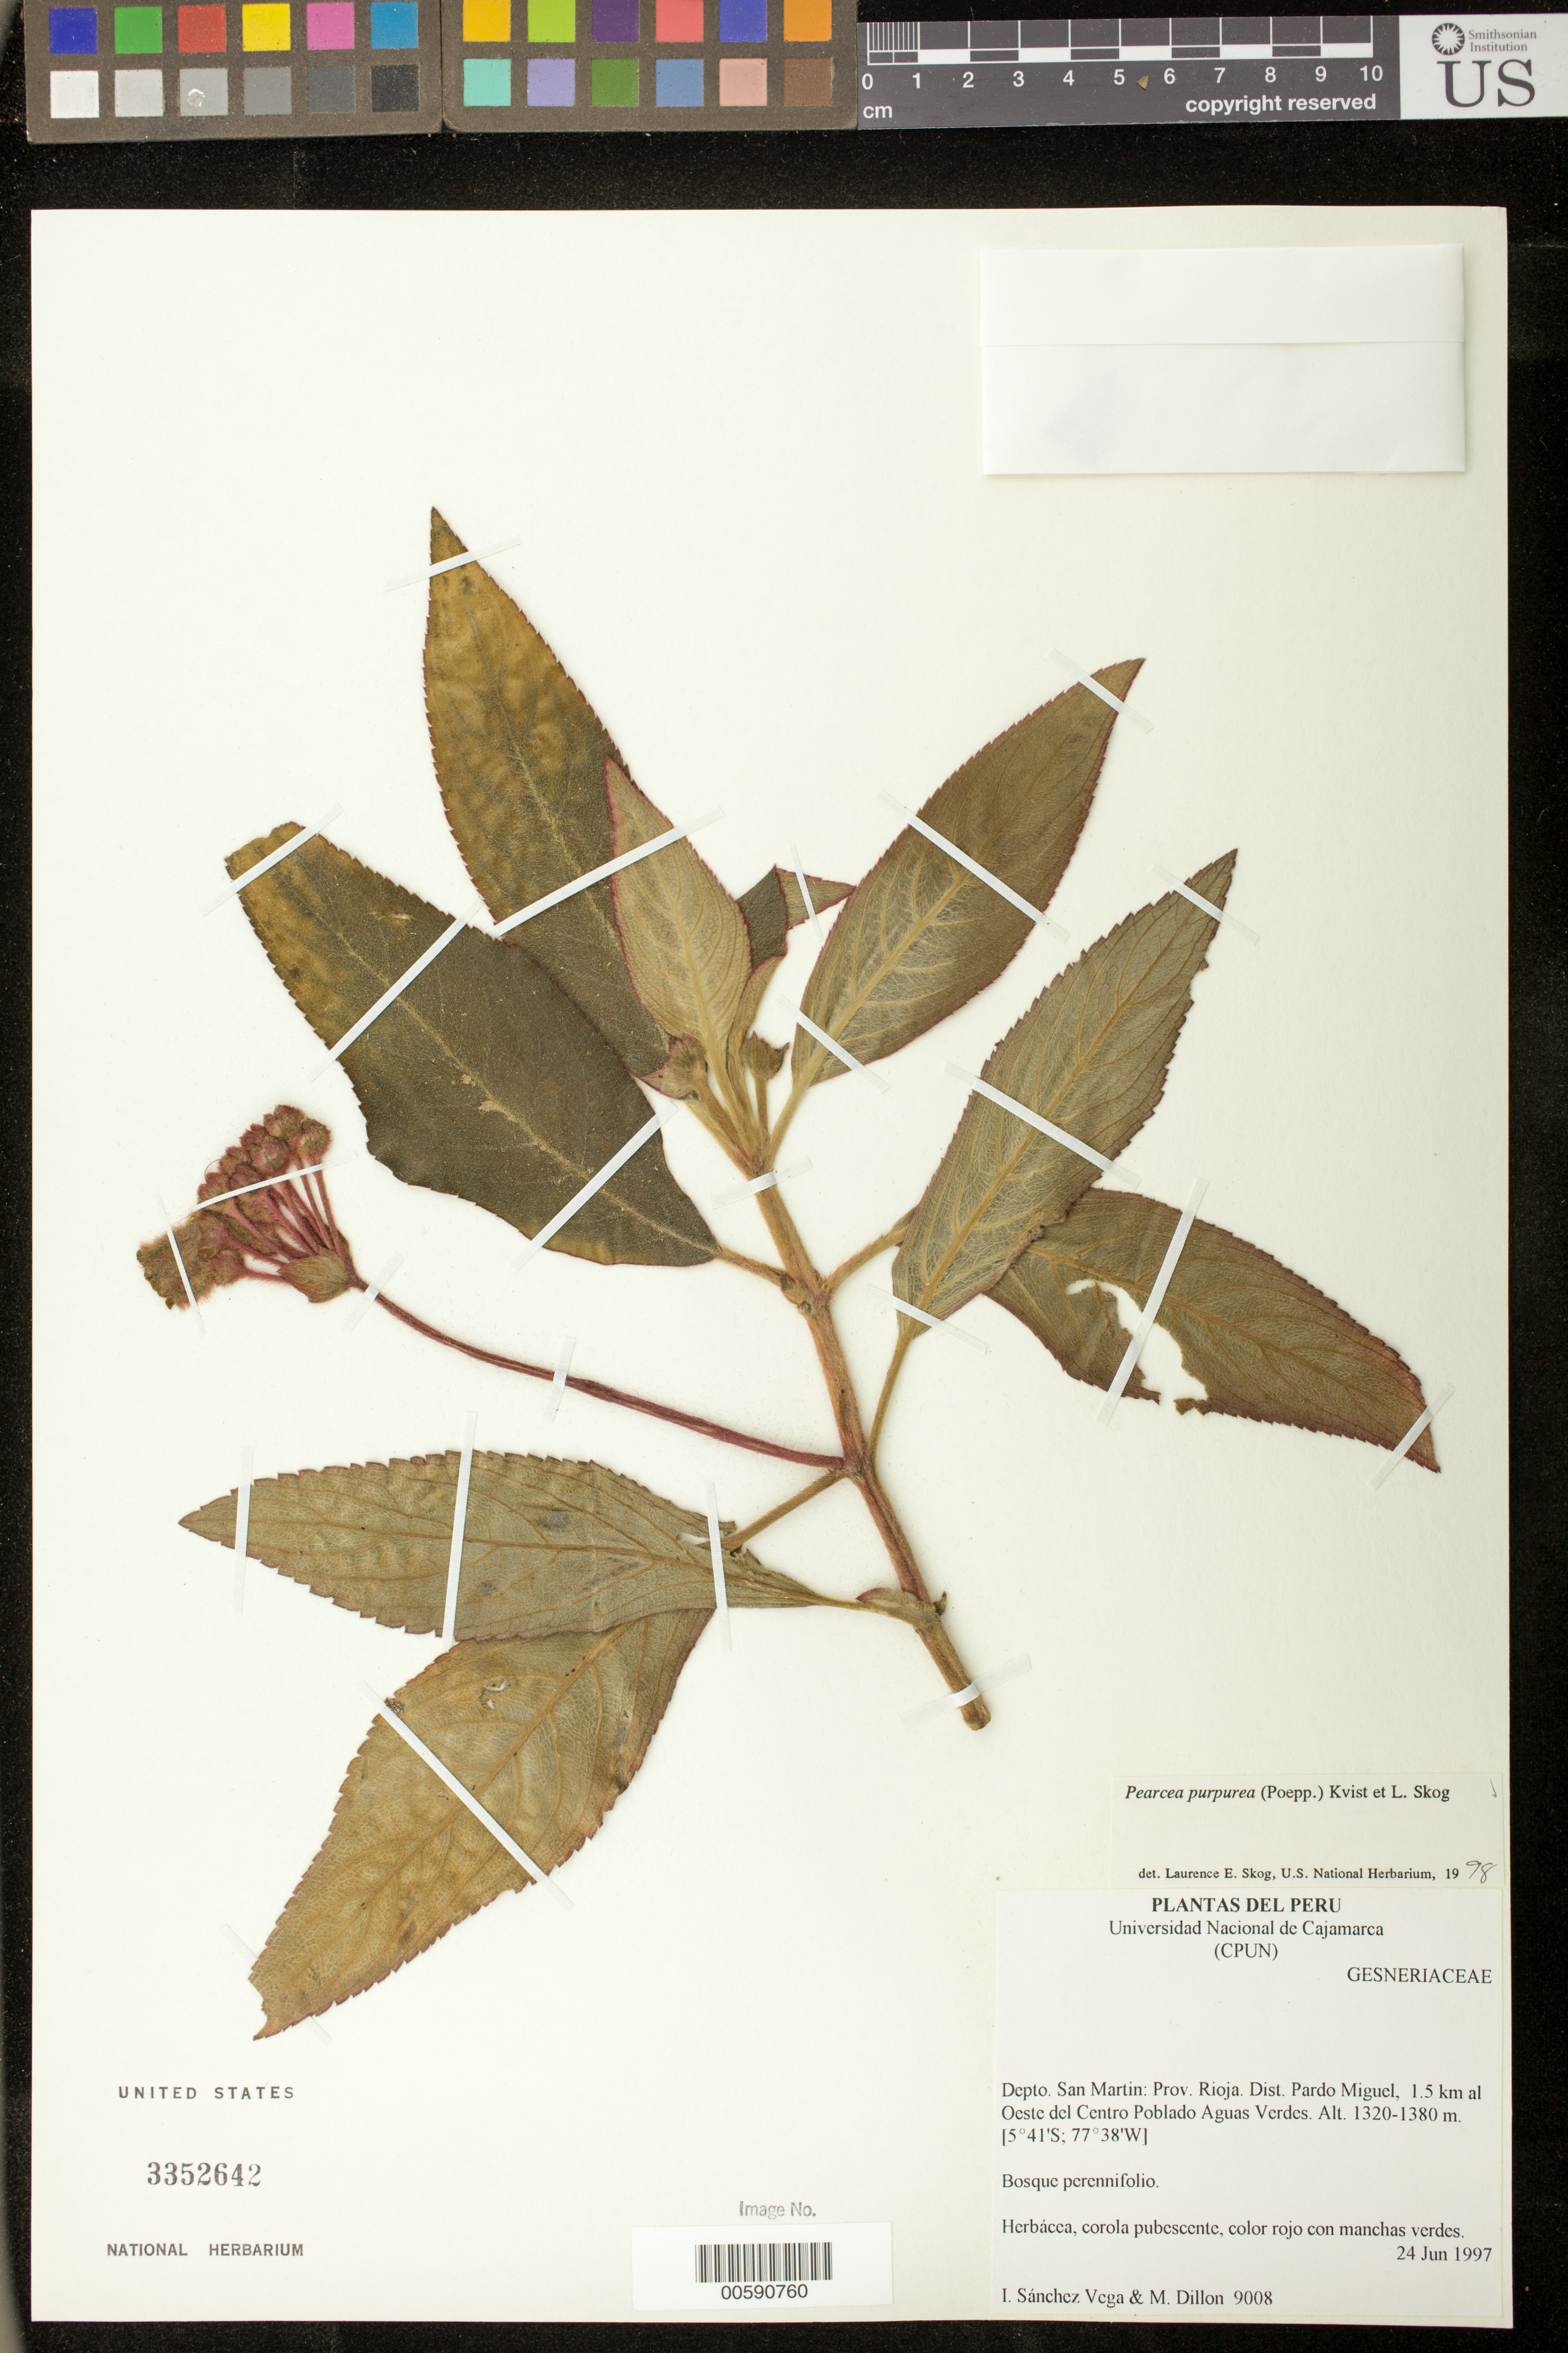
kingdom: Plantae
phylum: Tracheophyta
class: Magnoliopsida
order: Lamiales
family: Gesneriaceae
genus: Pearcea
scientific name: Pearcea purpurea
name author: (Poepp.) L.P. Kvist & L.E. Skog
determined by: Skog, Laurence E.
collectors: I. M. Sánchez Vega & M. O. Dillon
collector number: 9008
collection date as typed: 24 Jun 1997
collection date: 1997-06-24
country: Peru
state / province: San Martín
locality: Prov. Rioja, Dist. Pardo Miguel; 1.5 km al Oeste del Cenro Poblado Aguas Verdes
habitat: Bosque perennifolio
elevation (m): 1320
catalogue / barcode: US 3352642